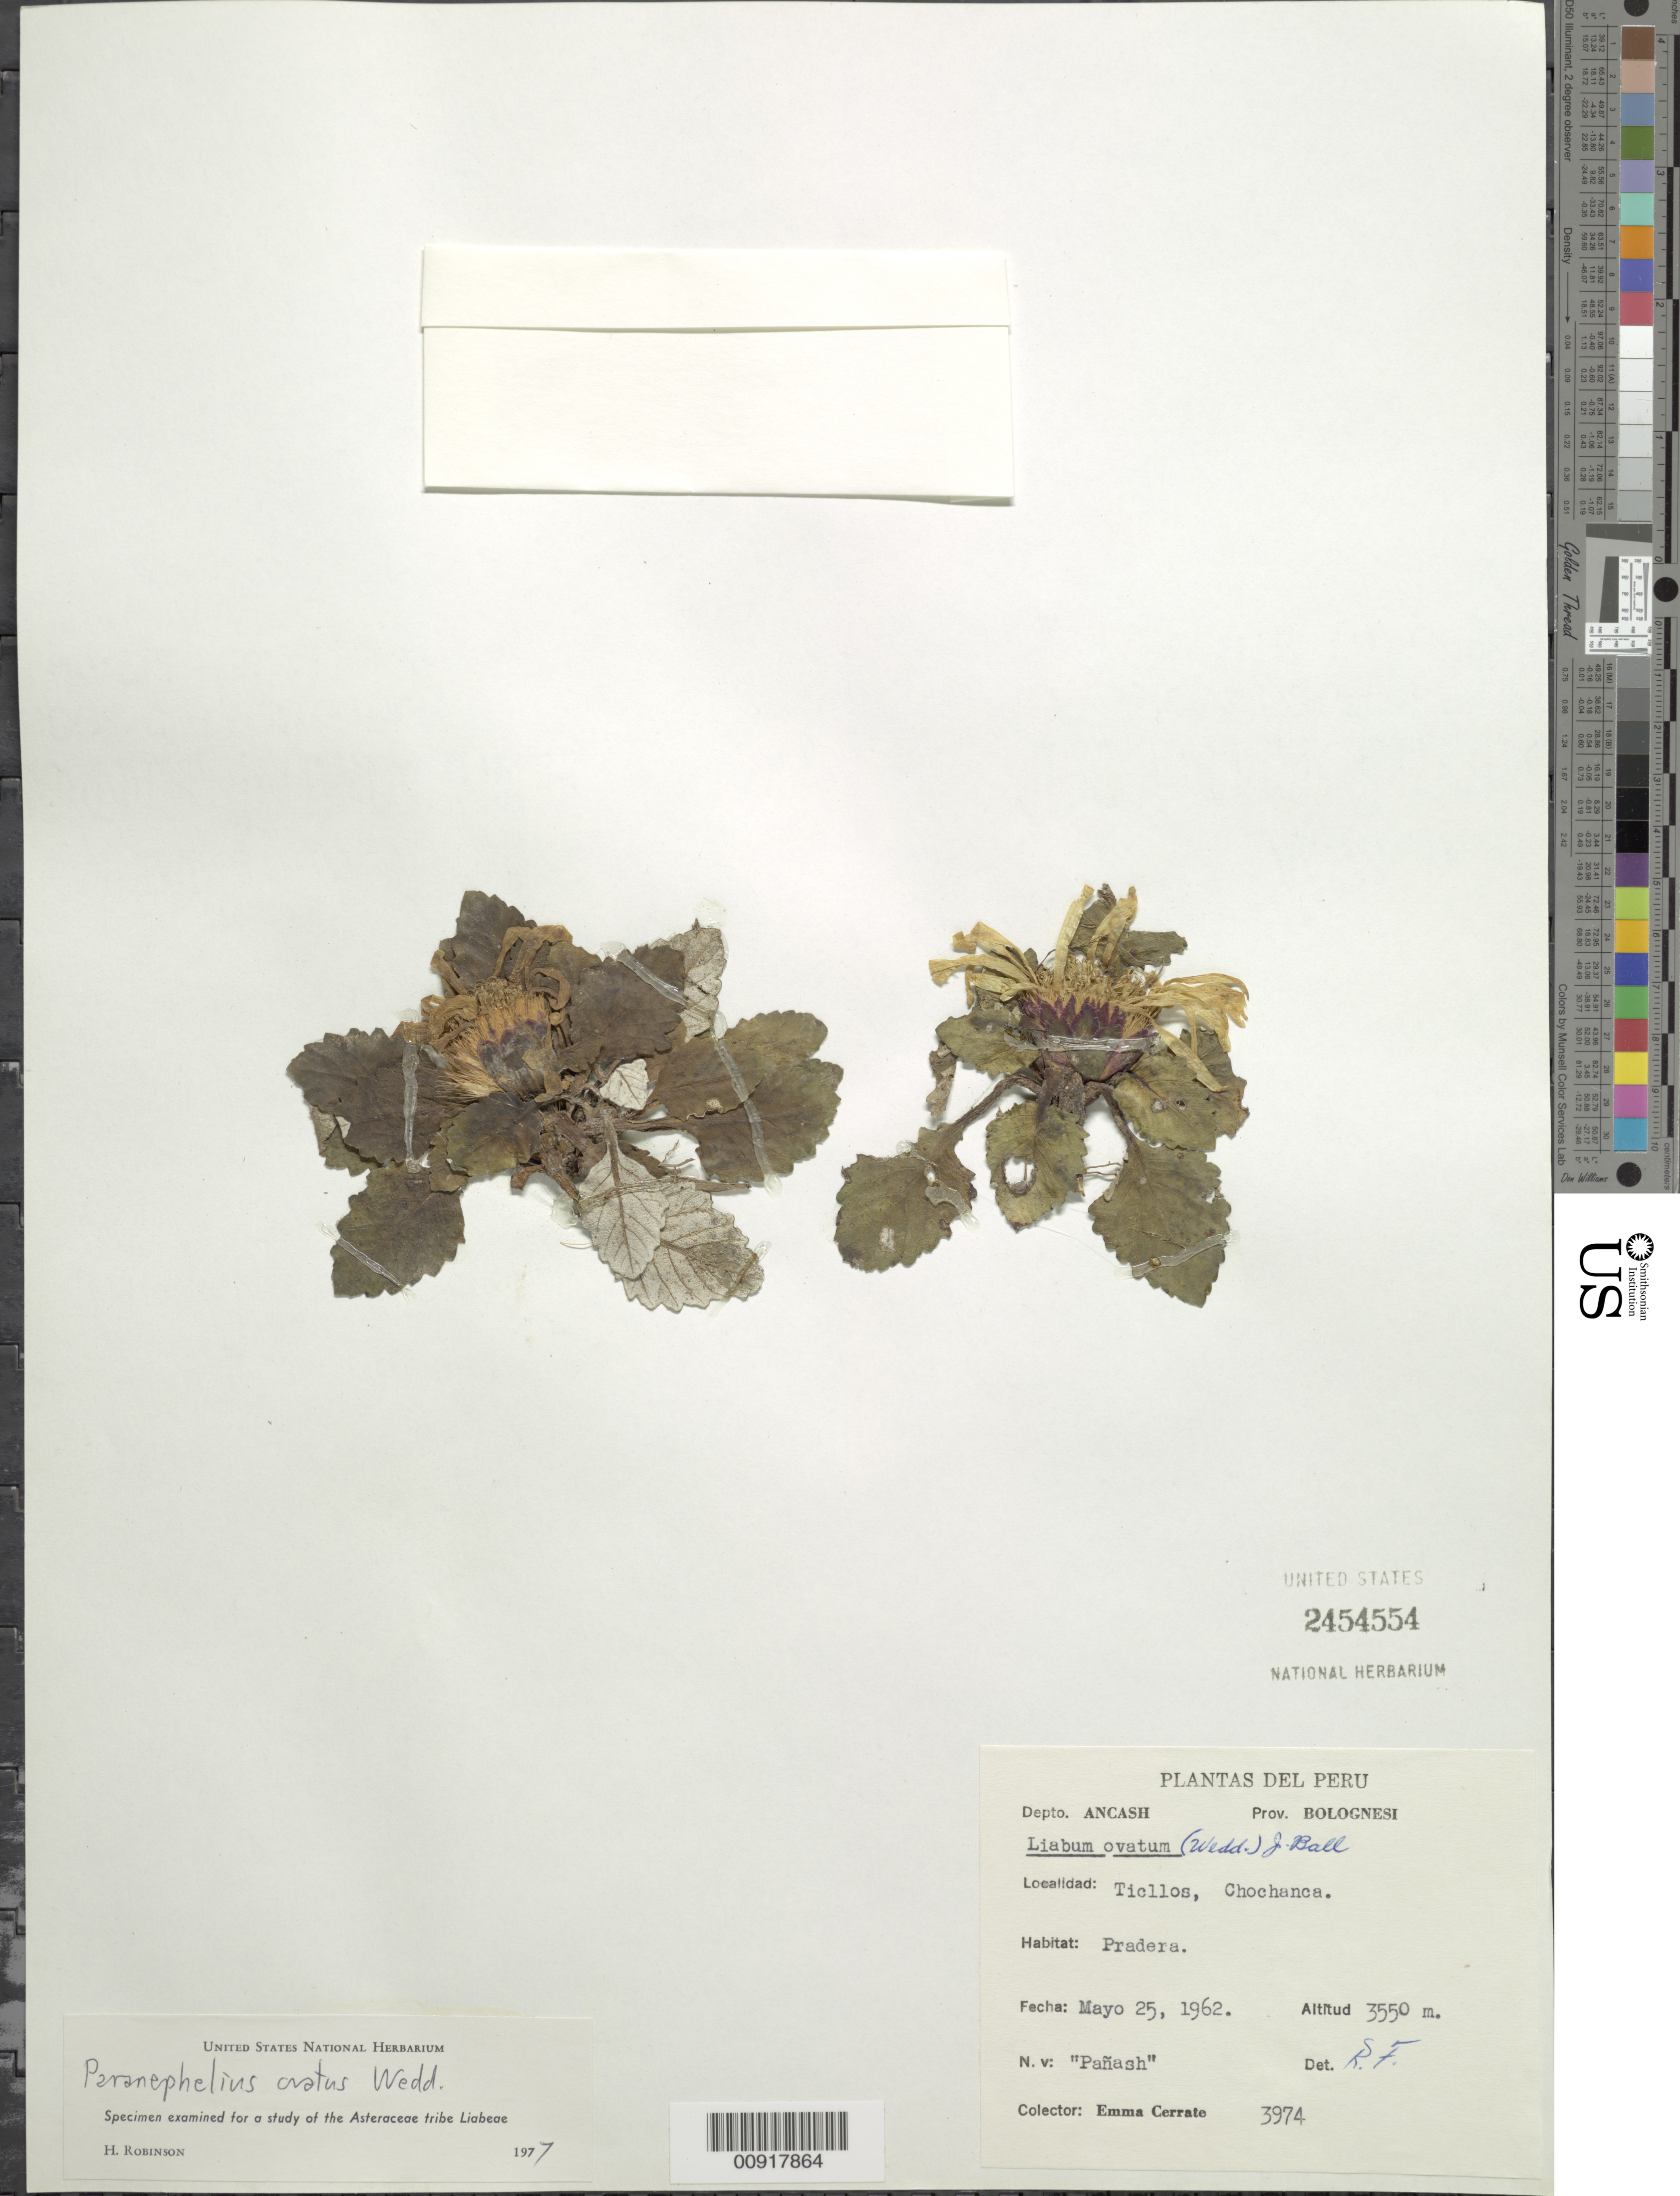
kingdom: Plantae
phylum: Tracheophyta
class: Magnoliopsida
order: Asterales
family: Asteraceae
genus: Paranephelius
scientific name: Paranephelius ovatus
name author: A. Gray ex Wedd.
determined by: Robinson, Harold E., (US)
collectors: E. Cerrate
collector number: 3974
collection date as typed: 25 May 1962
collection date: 1962-05-25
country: Peru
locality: Prov. Bolognesi, Dpto. Ancash, Ticllos, Chochanca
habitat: Pradera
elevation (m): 3550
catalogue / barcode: US 2454554